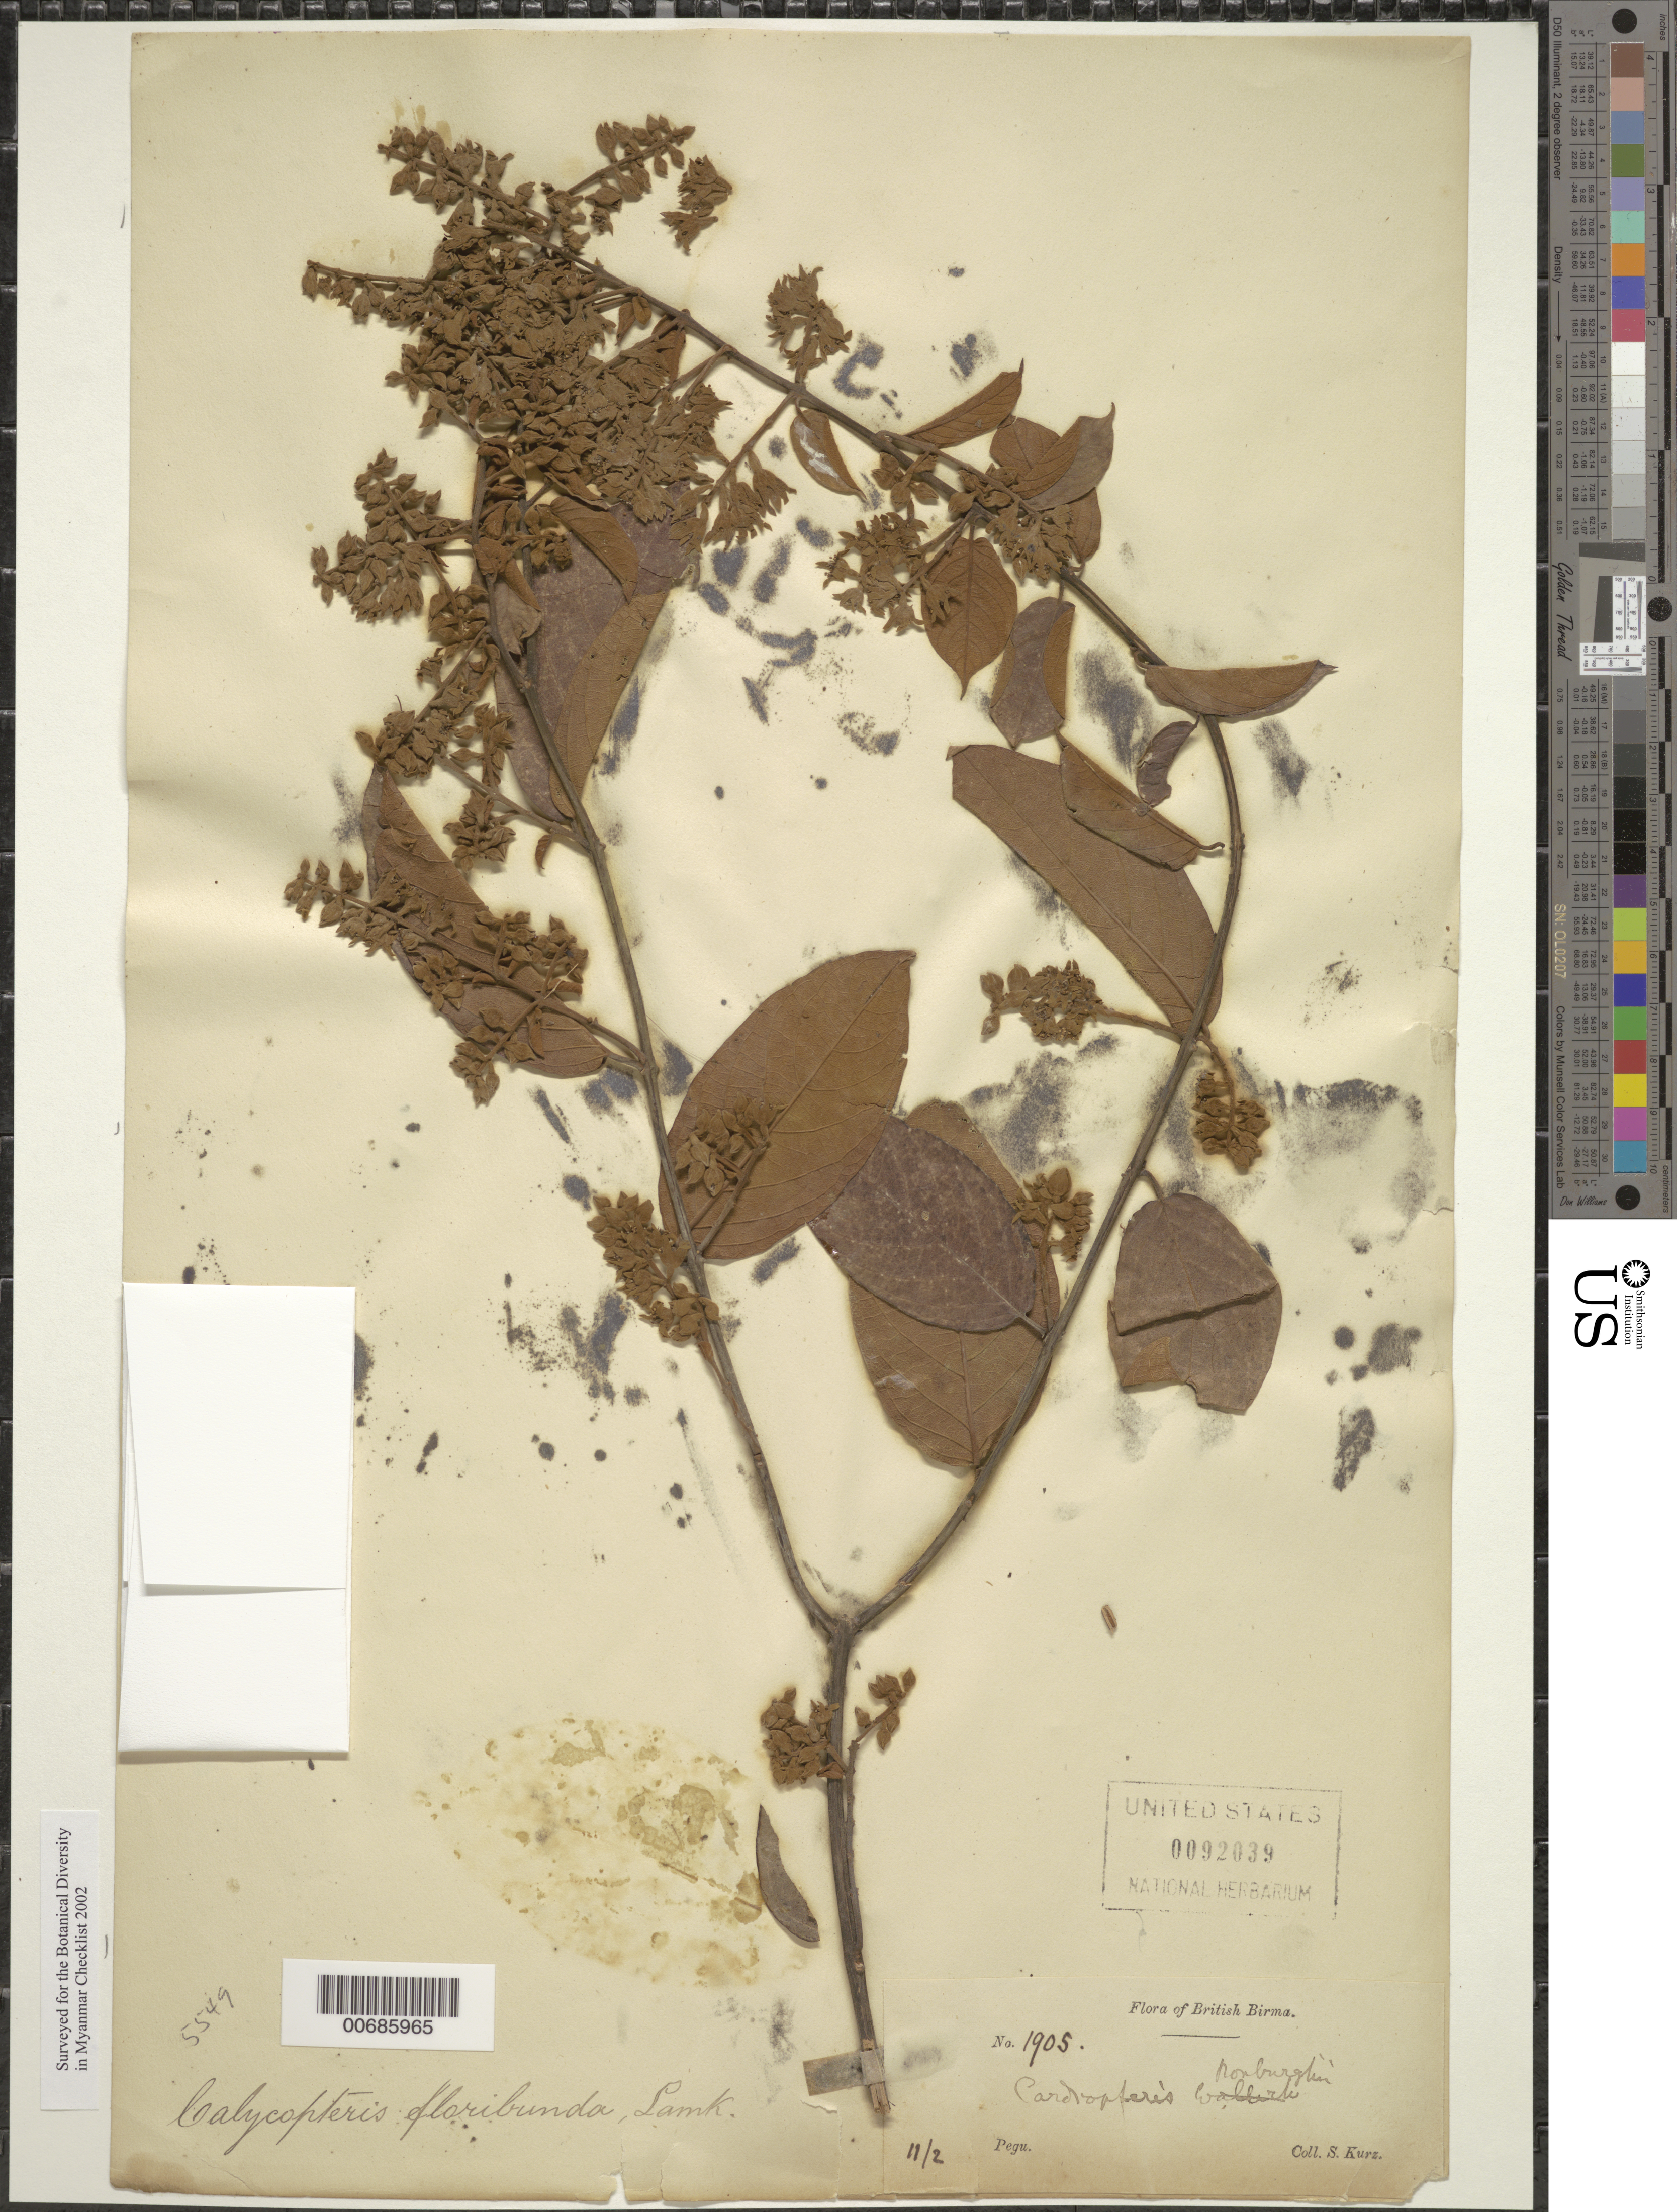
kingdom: Plantae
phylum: Tracheophyta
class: Magnoliopsida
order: Myrtales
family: Combretaceae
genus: Getonia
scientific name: Getonia floribunda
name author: Roxb.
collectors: S. Kurz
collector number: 1905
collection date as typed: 11 Feb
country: Myanmar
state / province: Pegu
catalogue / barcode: US 92039